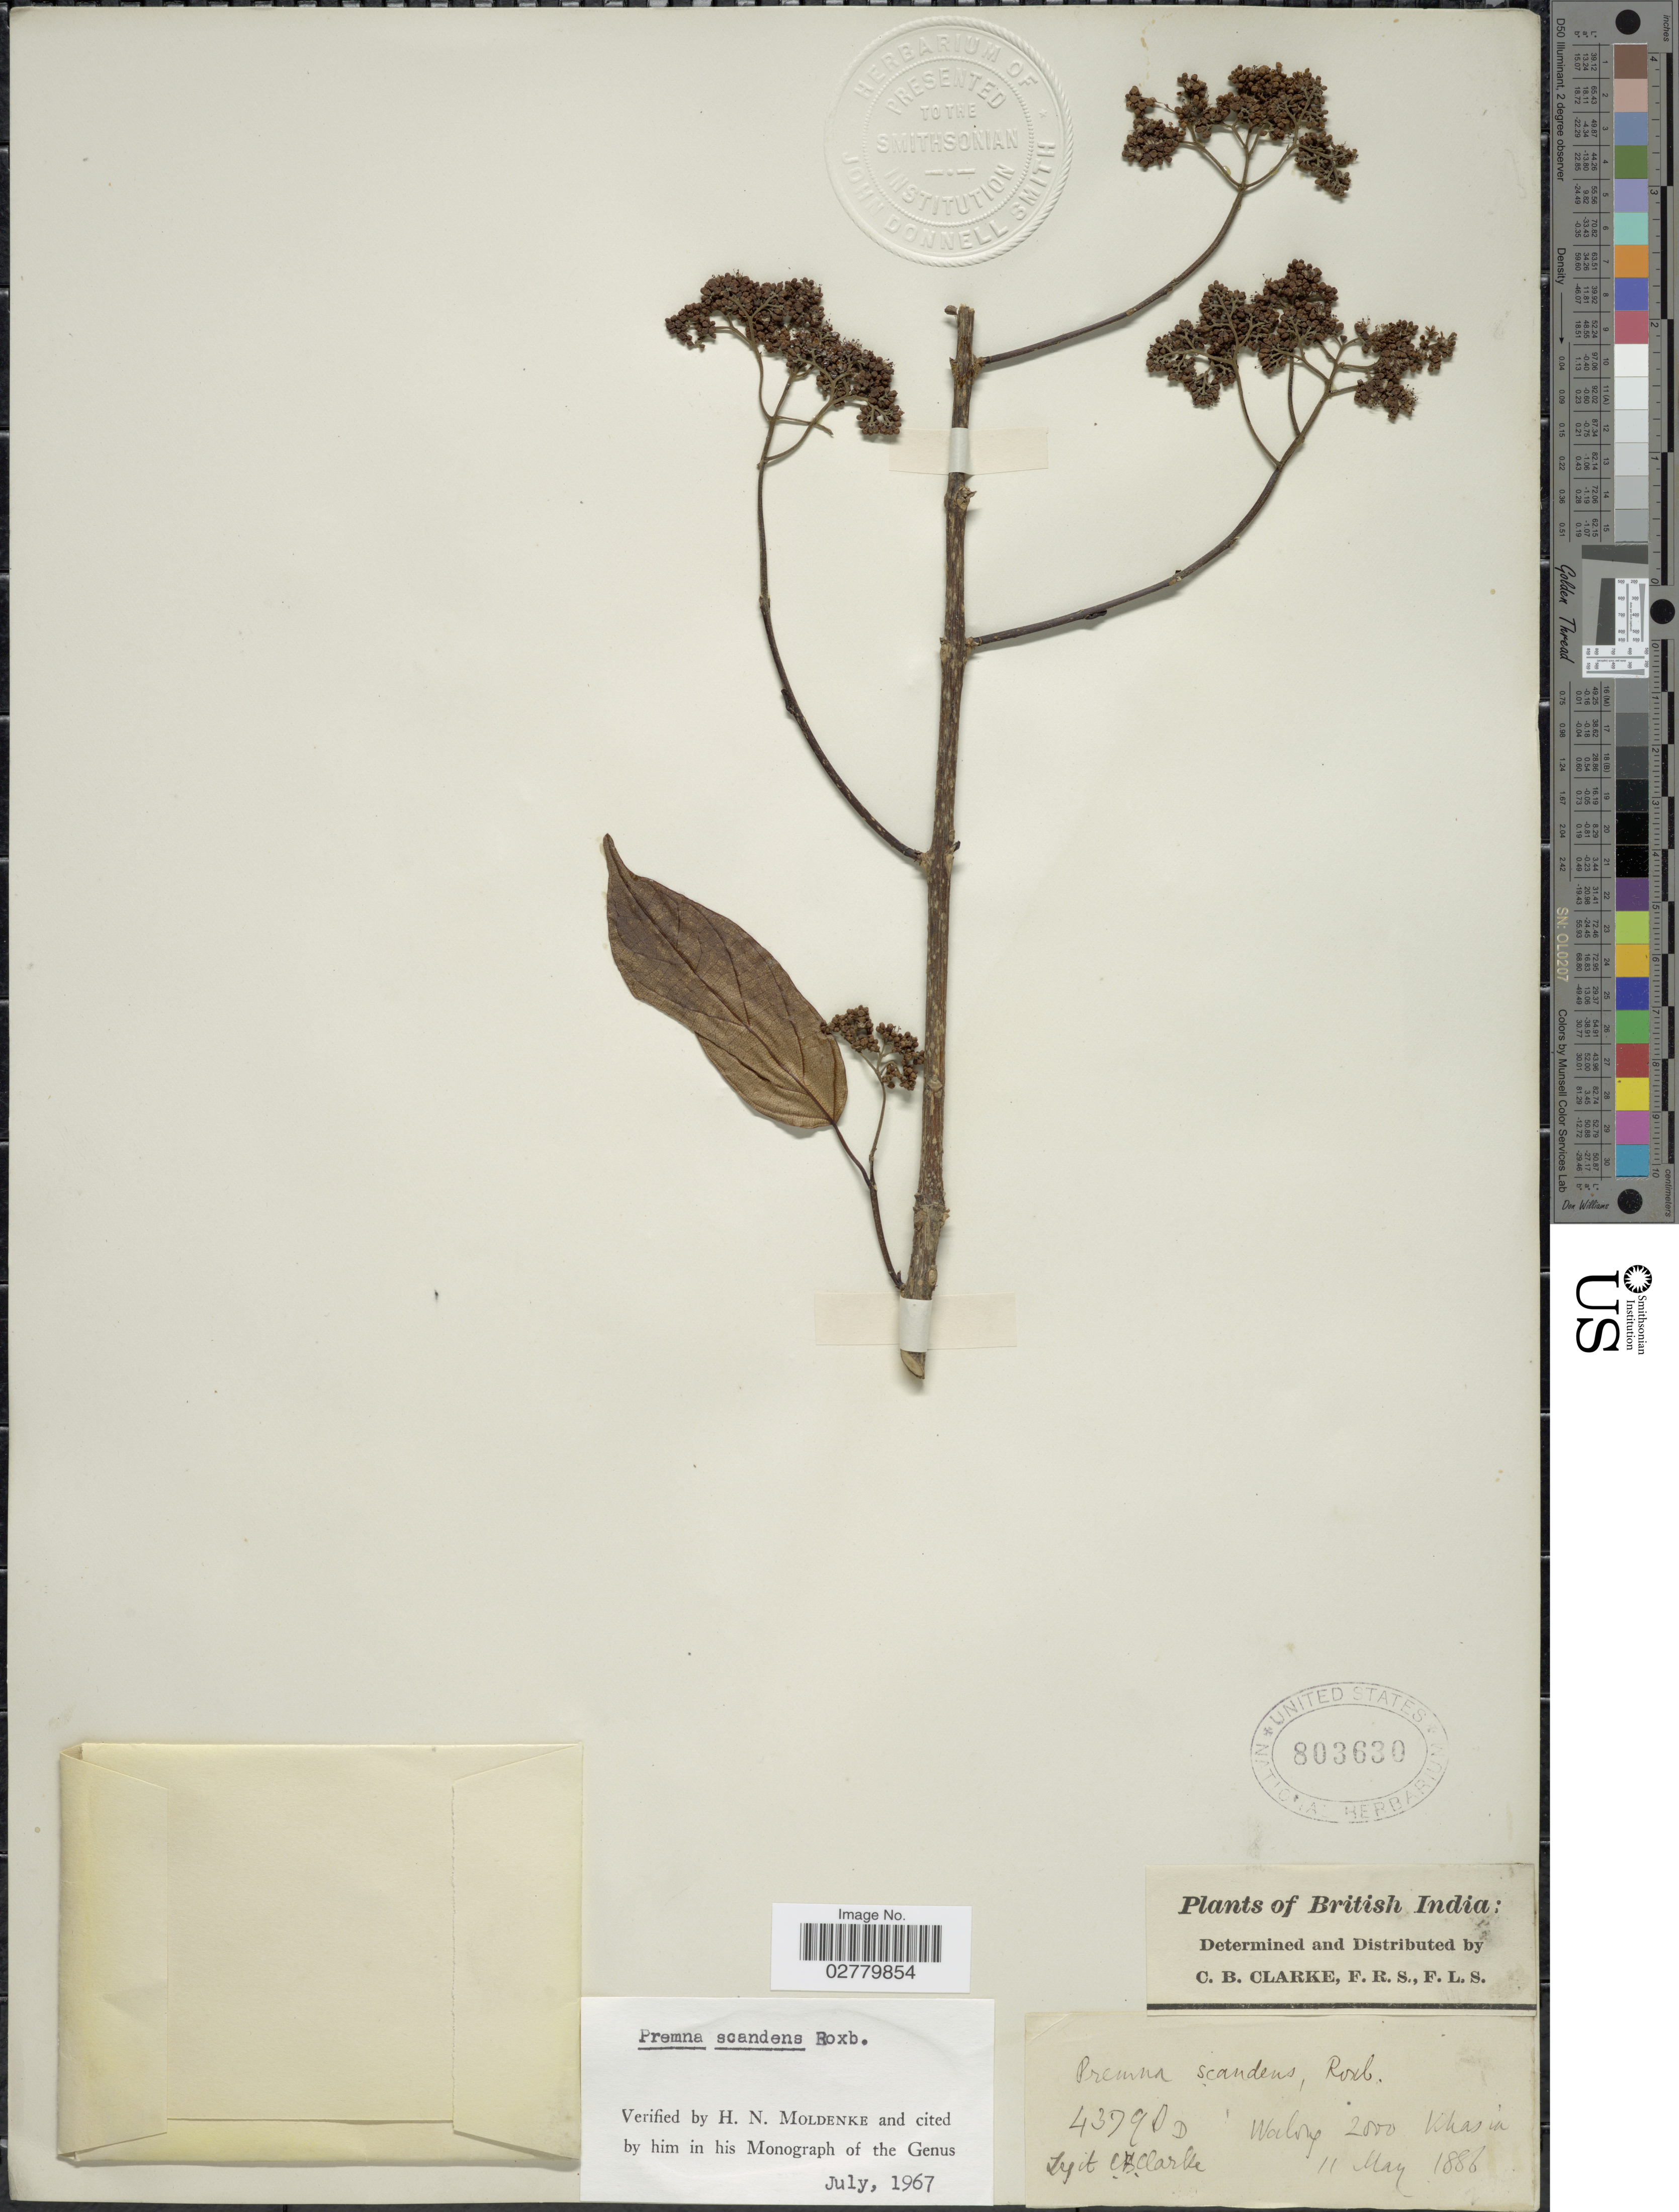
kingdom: Plantae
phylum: Tracheophyta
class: Magnoliopsida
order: Lamiales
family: Lamiaceae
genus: Premna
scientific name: Premna scandens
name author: Roxb.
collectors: C. B. Clarke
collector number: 43790D*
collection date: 1886-05-11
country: India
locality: British India. Walong. Khasia.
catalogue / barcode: US 803630